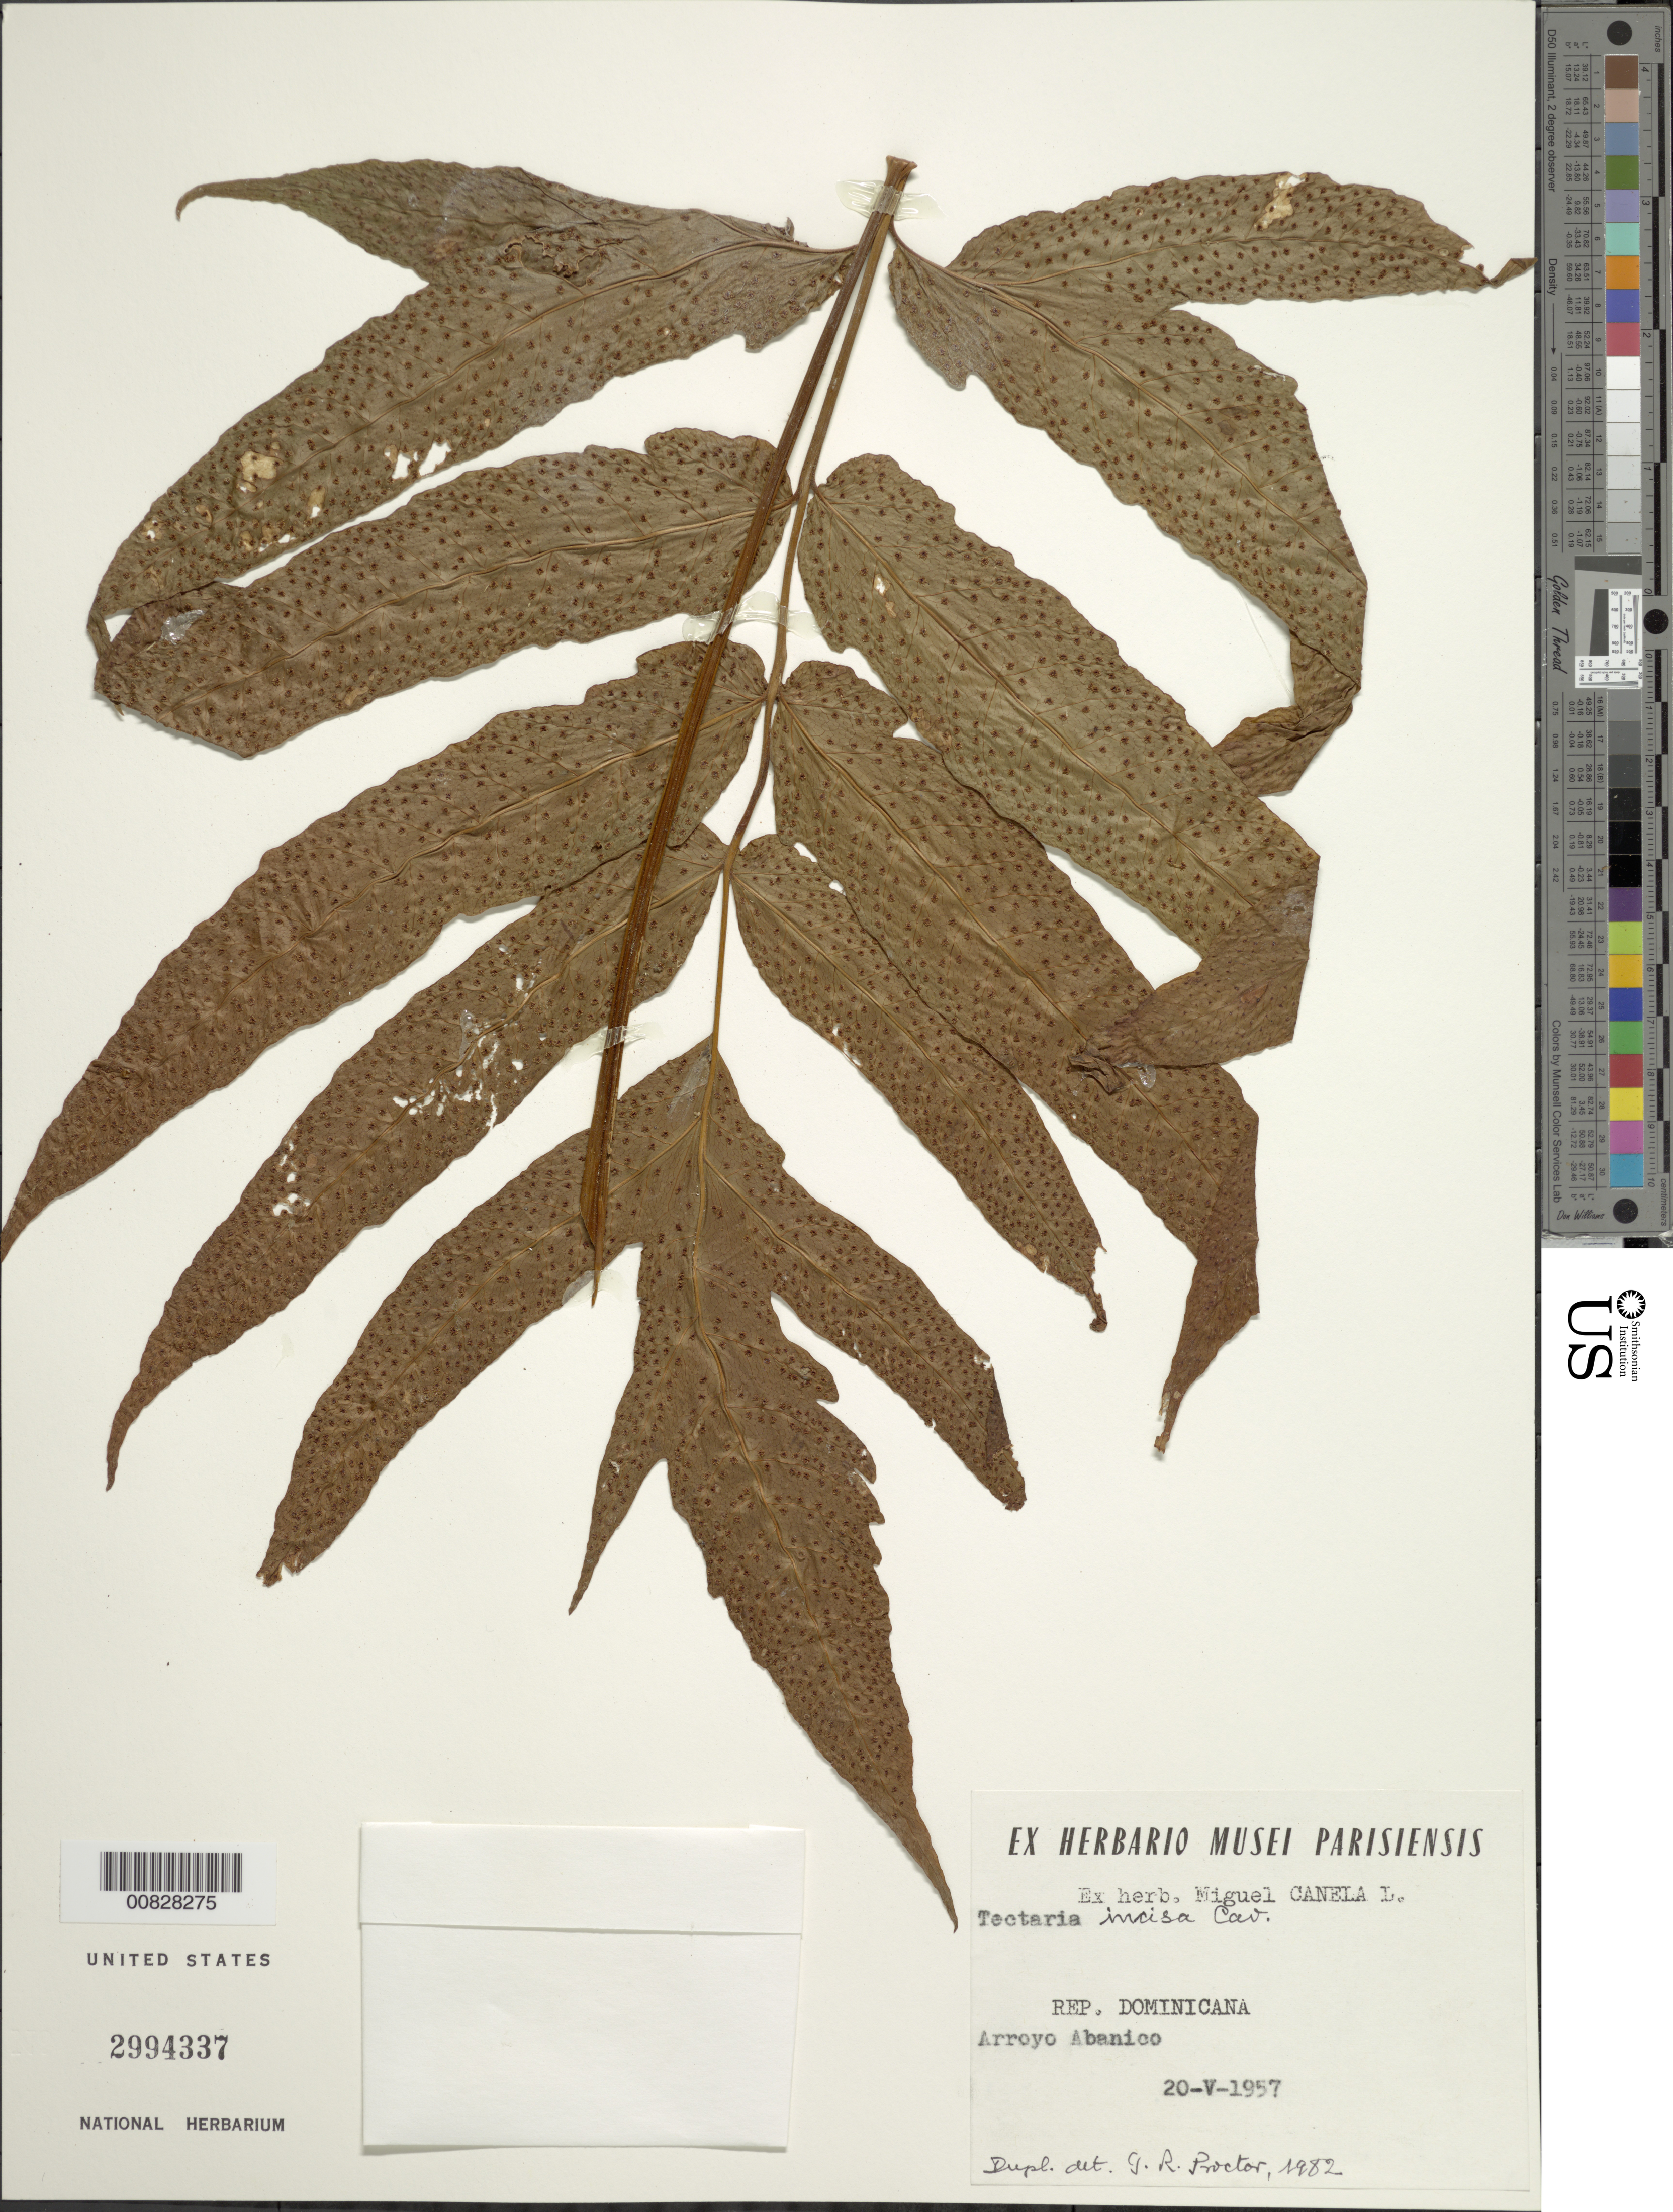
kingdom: Plantae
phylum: Tracheophyta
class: Polypodiopsida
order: Polypodiales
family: Tectariaceae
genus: Tectaria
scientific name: Tectaria incisa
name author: Cav.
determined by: Proctor, G. R.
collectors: M. Canela Lazaro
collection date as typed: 20 May 1957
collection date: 1957-05-20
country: Dominican Republic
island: Hispaniola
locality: Arroyo Abanico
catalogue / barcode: US 2994337